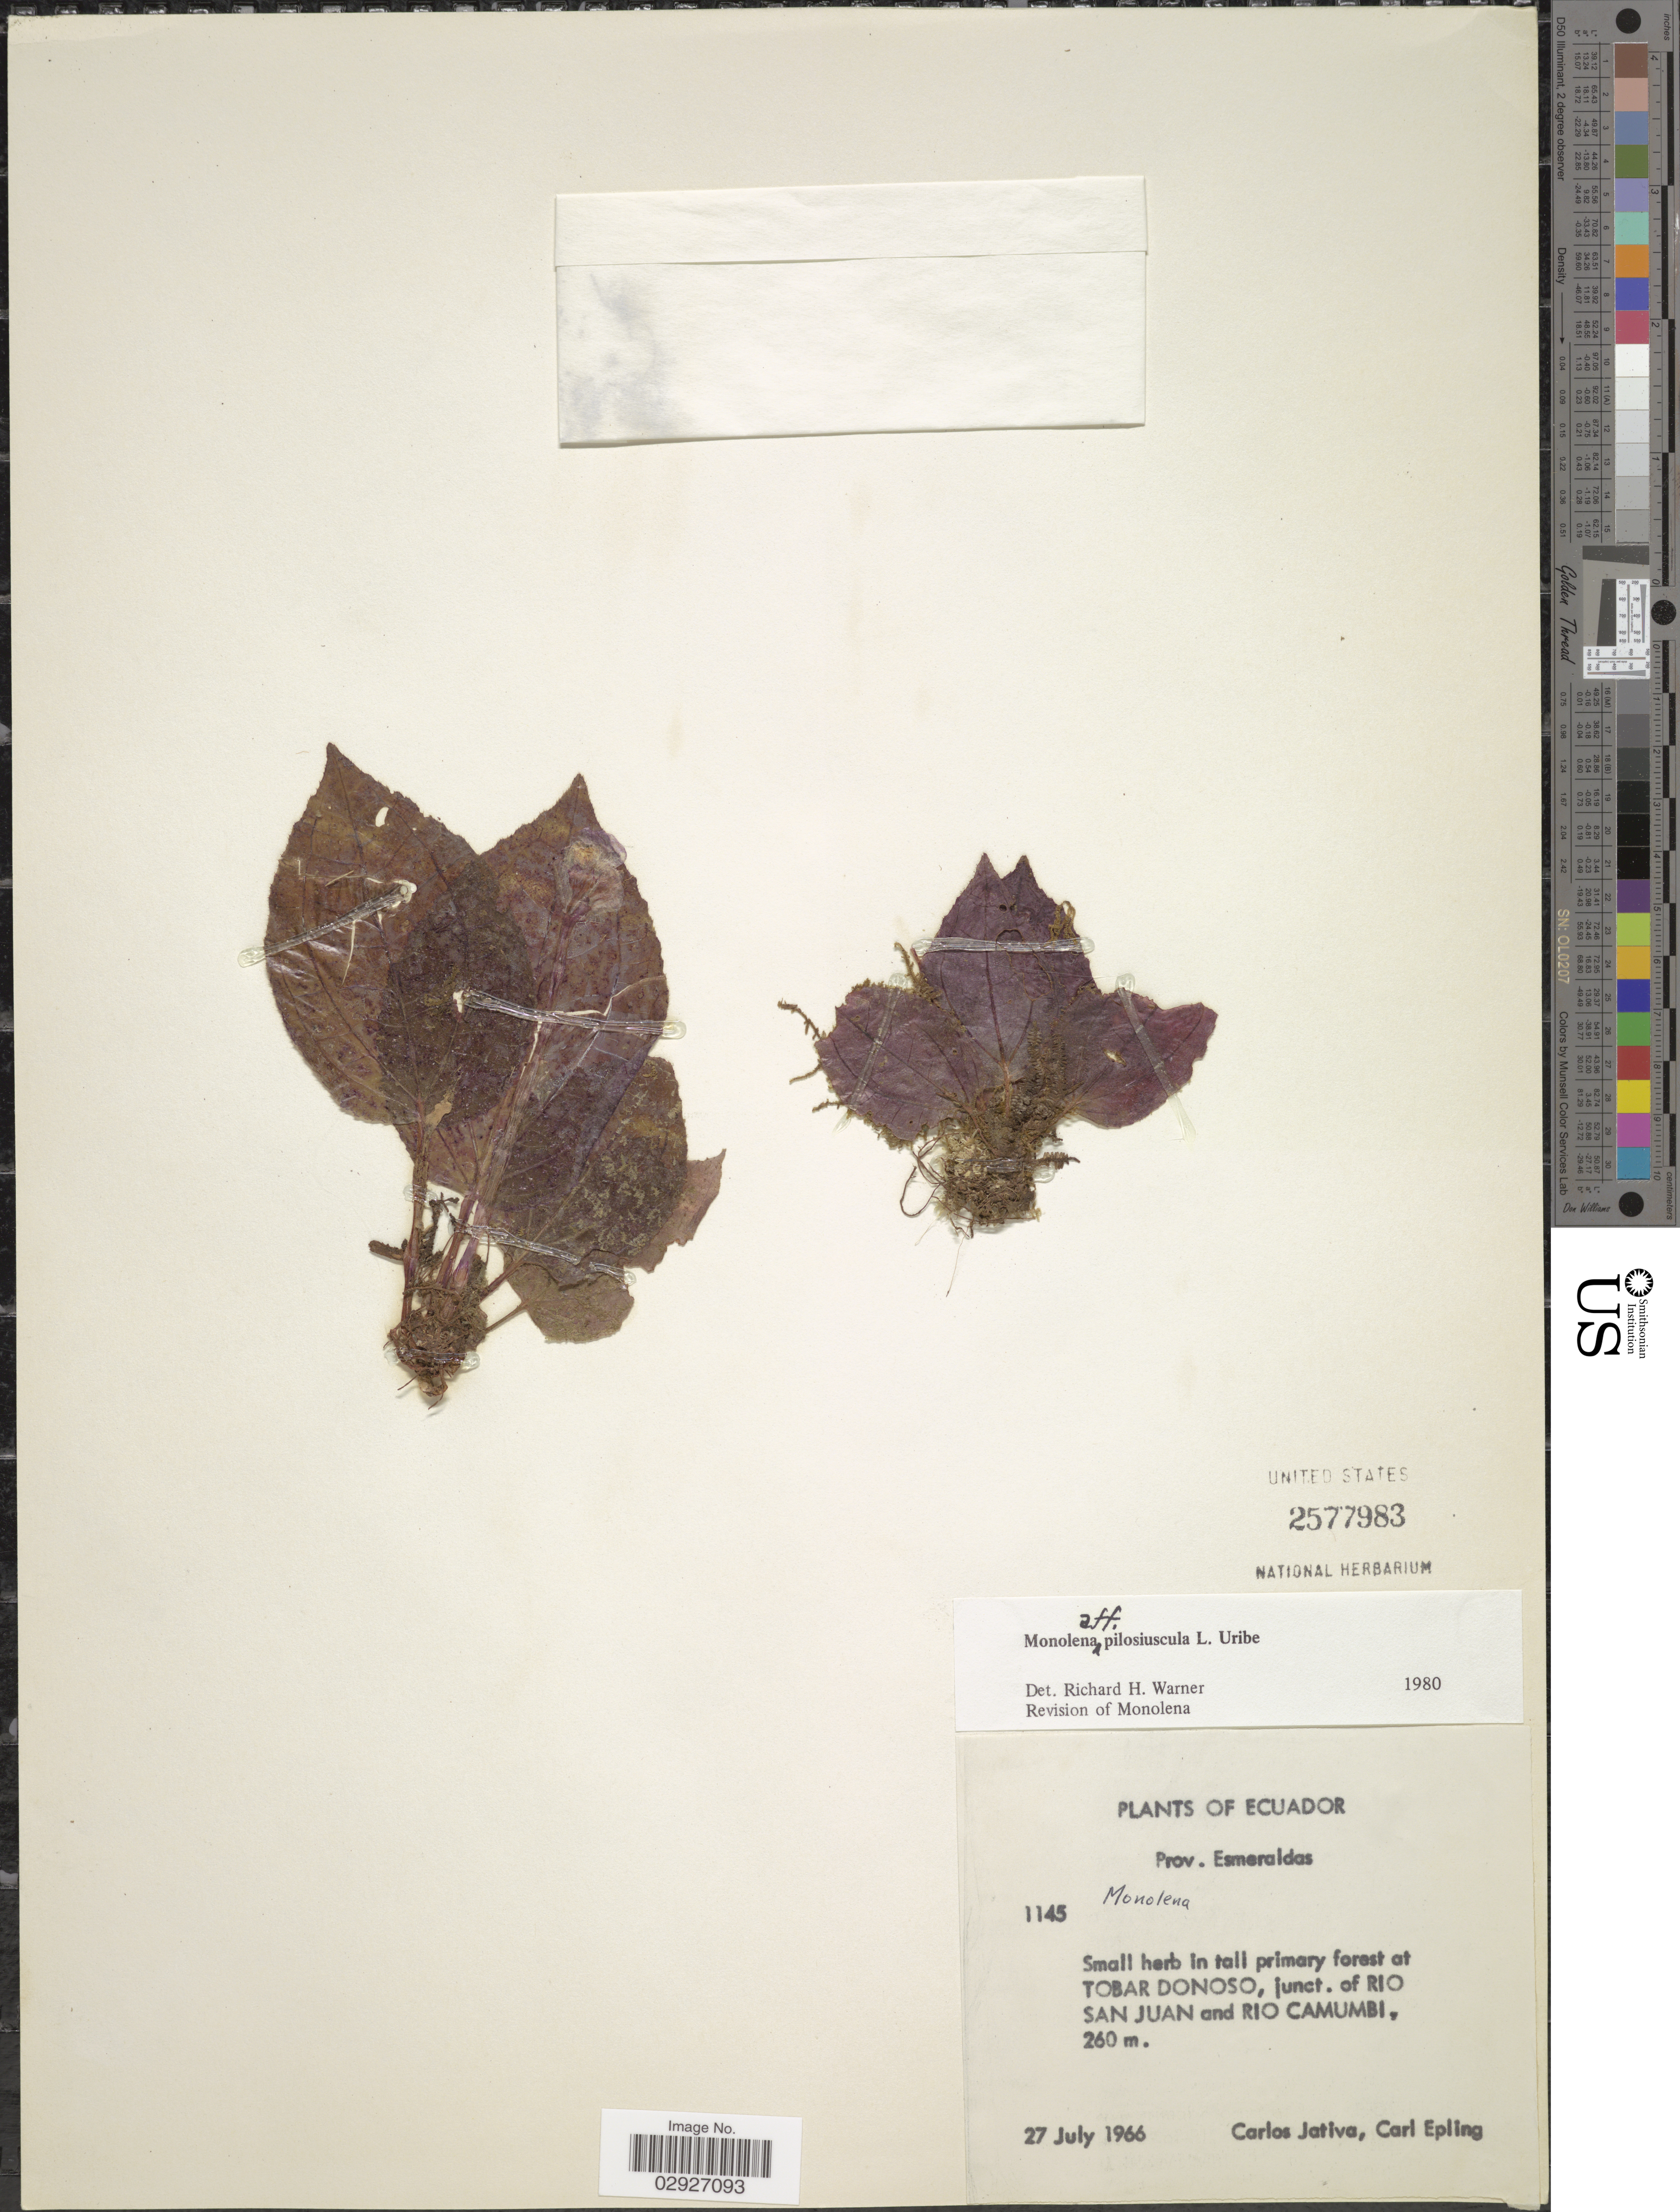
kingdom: Plantae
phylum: Tracheophyta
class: Magnoliopsida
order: Myrtales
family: Melastomataceae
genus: Monolena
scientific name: Monolena pilosiuscula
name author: L. Uribe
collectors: C. D. Játiva & C. C. Epling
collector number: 1145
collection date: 1966-07-27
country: Ecuador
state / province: Esmeraldas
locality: Small herb in tall primary forest at Tobar Donoso, junct. of Rio San Juan and Rio Camumbi.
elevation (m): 260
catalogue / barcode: US 2577983